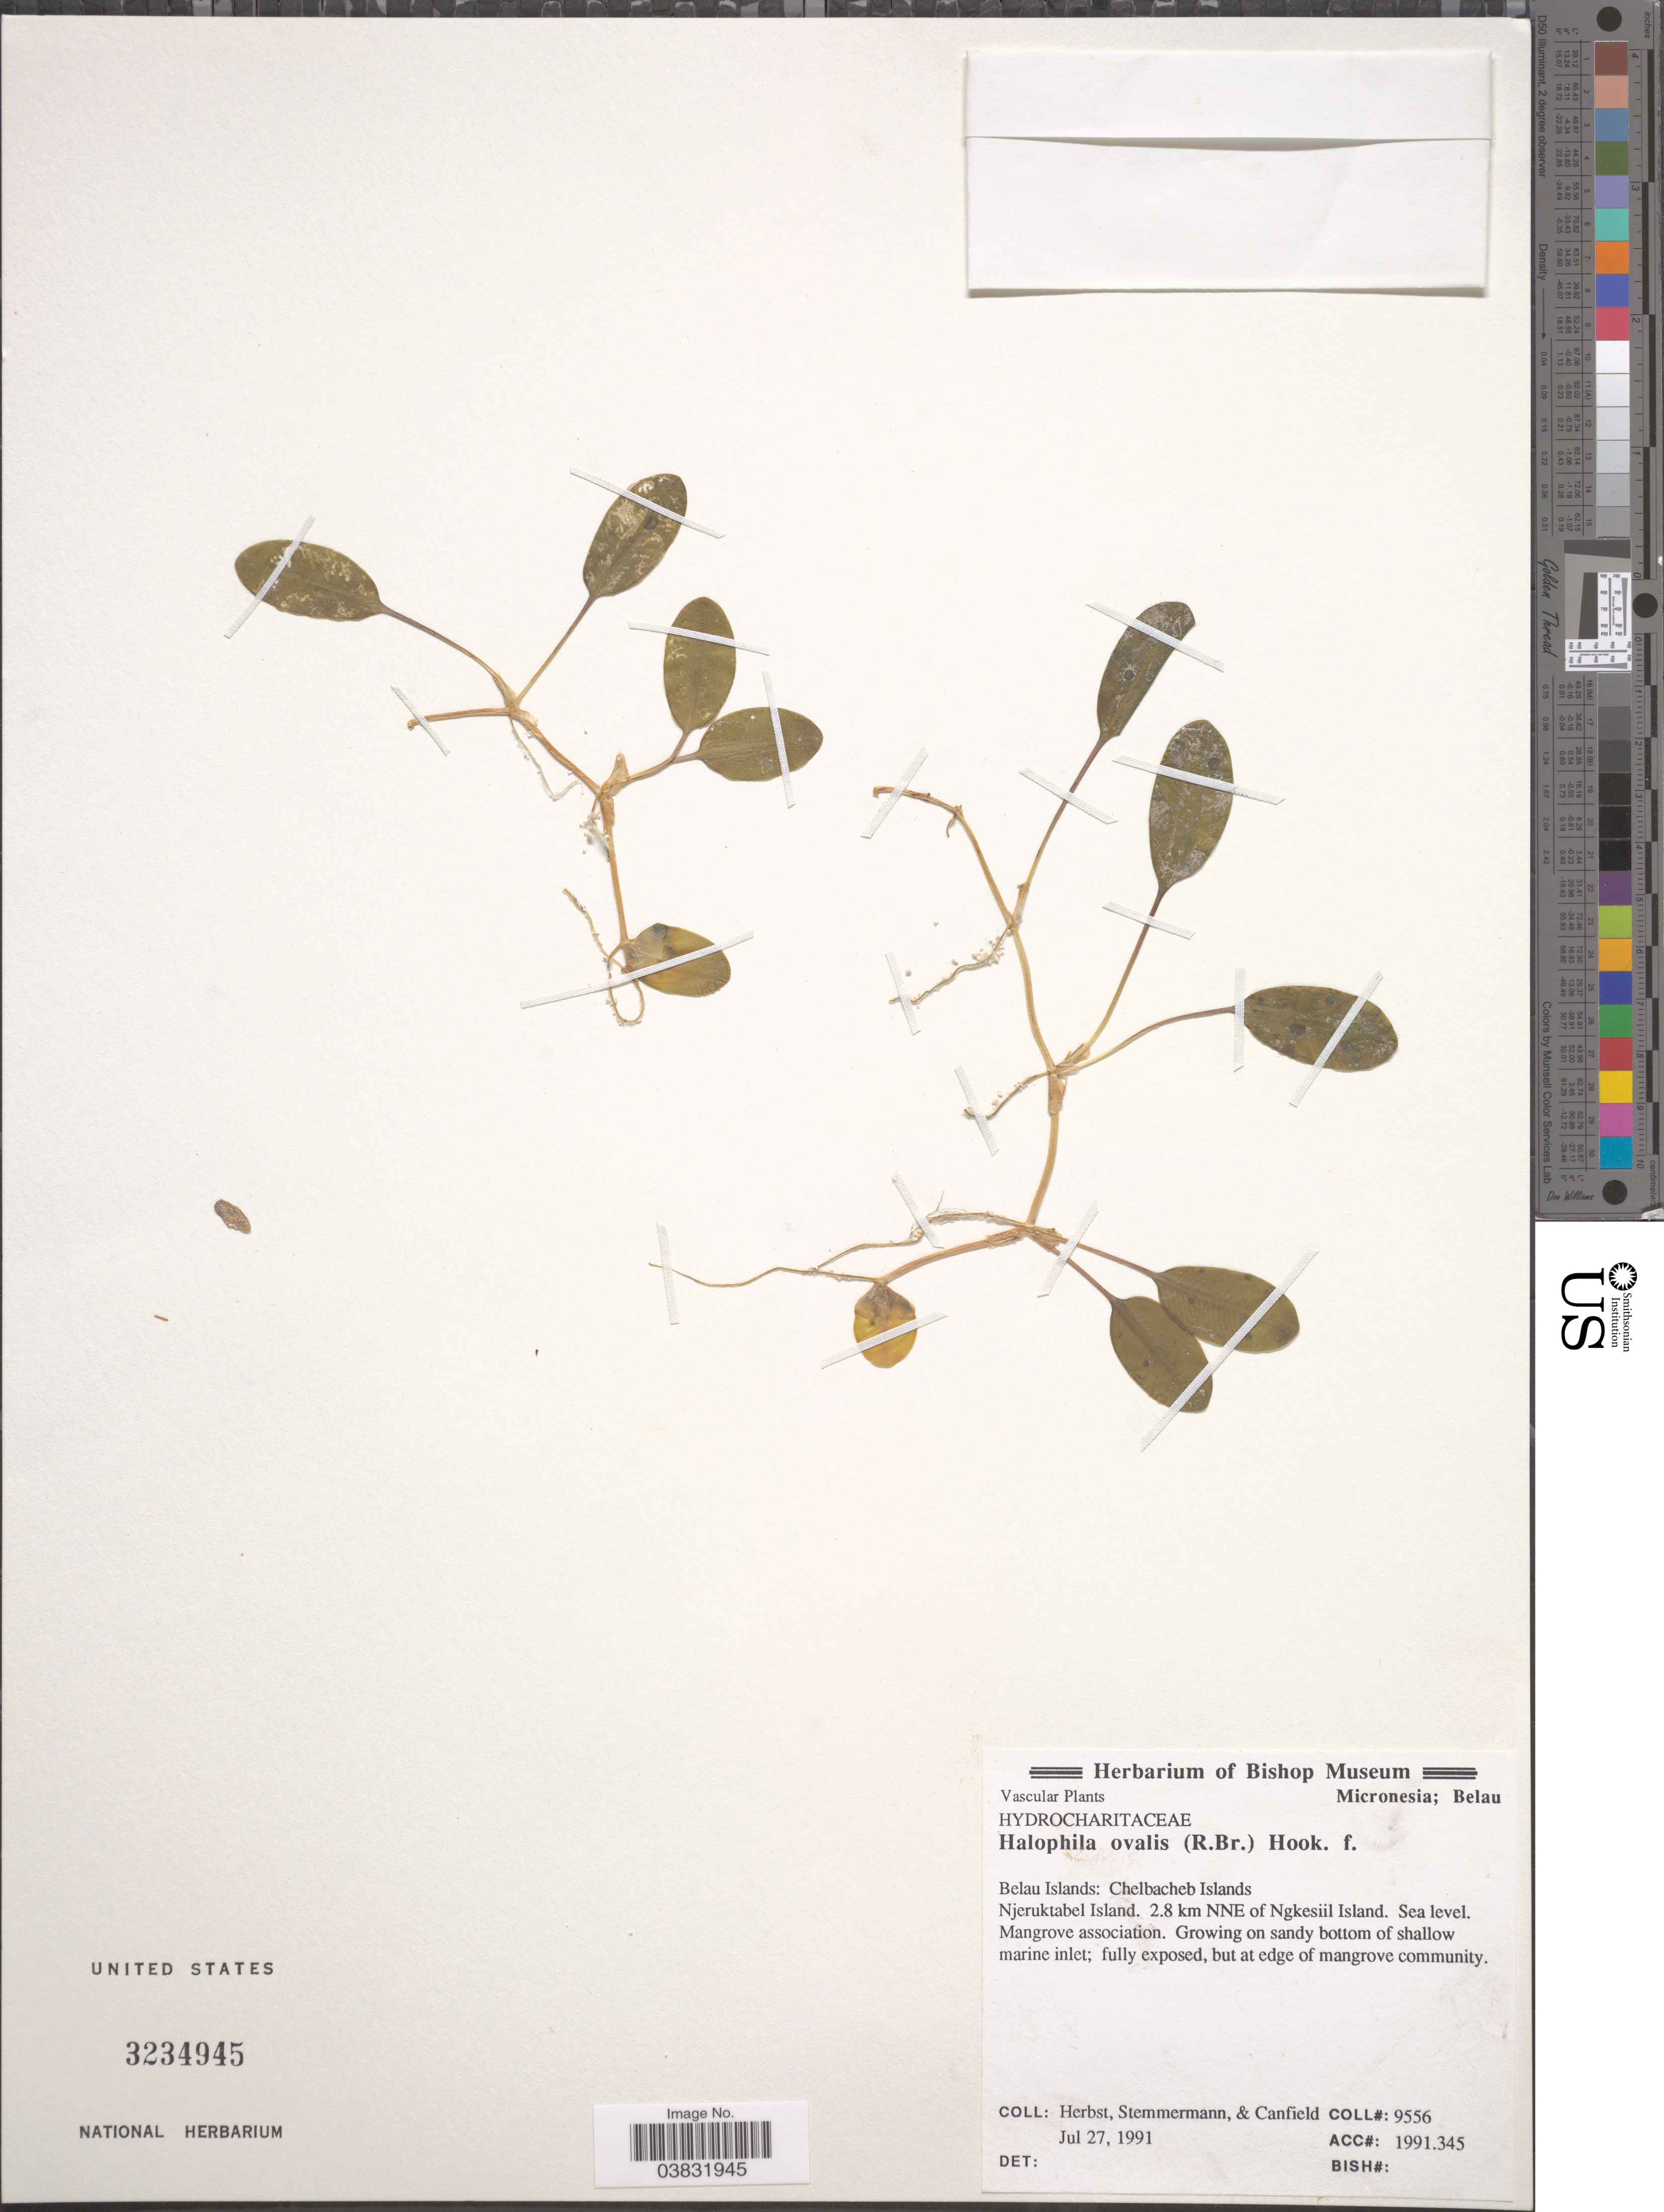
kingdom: Plantae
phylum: Tracheophyta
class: Liliopsida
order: Alismatales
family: Hydrocharitaceae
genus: Halophila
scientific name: Halophila ovalis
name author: (R. Br.) Hook. f.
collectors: -. Herbst, -. Stemmermann & -. Canfield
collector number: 9556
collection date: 1991-07-27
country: Palau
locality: Micronesia. Belau Islands: Chelbacheb Islands. Njeruktabel Island. 2.8 km NNE of Ngkesiil Island.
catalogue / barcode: US 3234945